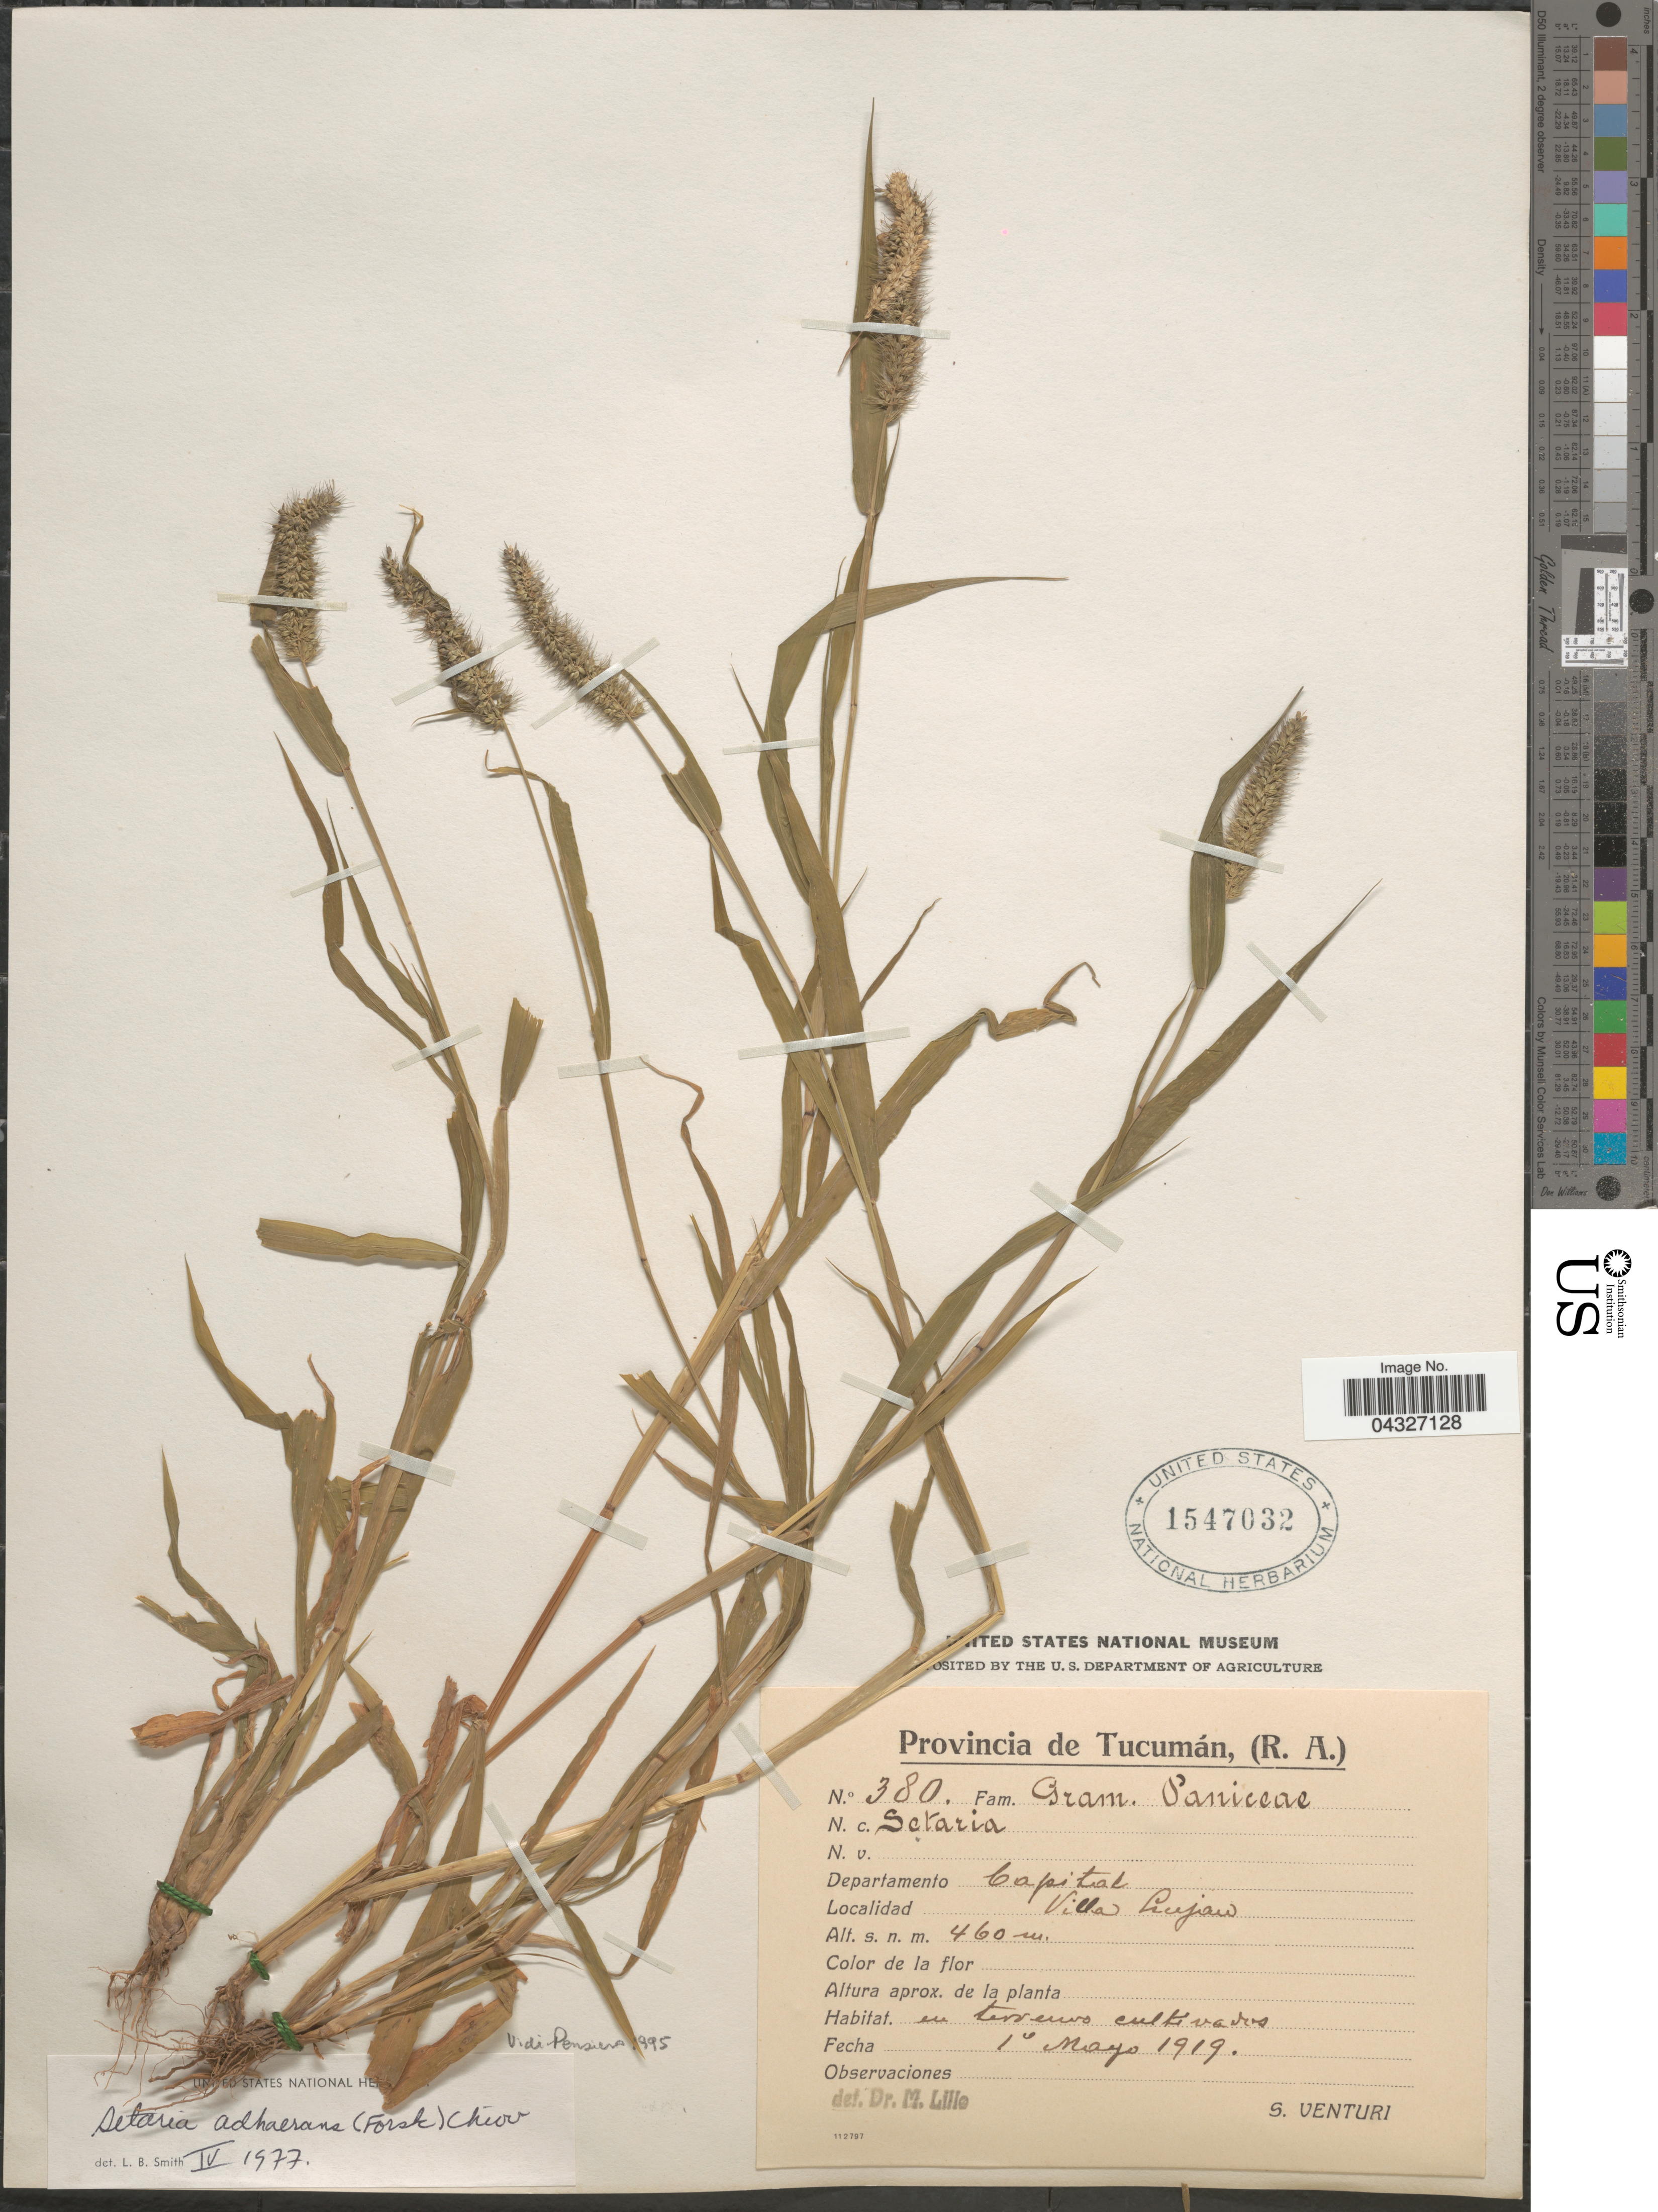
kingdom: Plantae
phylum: Tracheophyta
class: Liliopsida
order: Poales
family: Poaceae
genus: Setaria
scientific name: Setaria adhaerens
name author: (Forssk.) Chiov.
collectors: S. Venturi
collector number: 380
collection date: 1919-05-01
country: Argentina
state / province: Tucuman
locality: Departamento Capital. Villa Lujan.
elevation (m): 460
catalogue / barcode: US 1547032